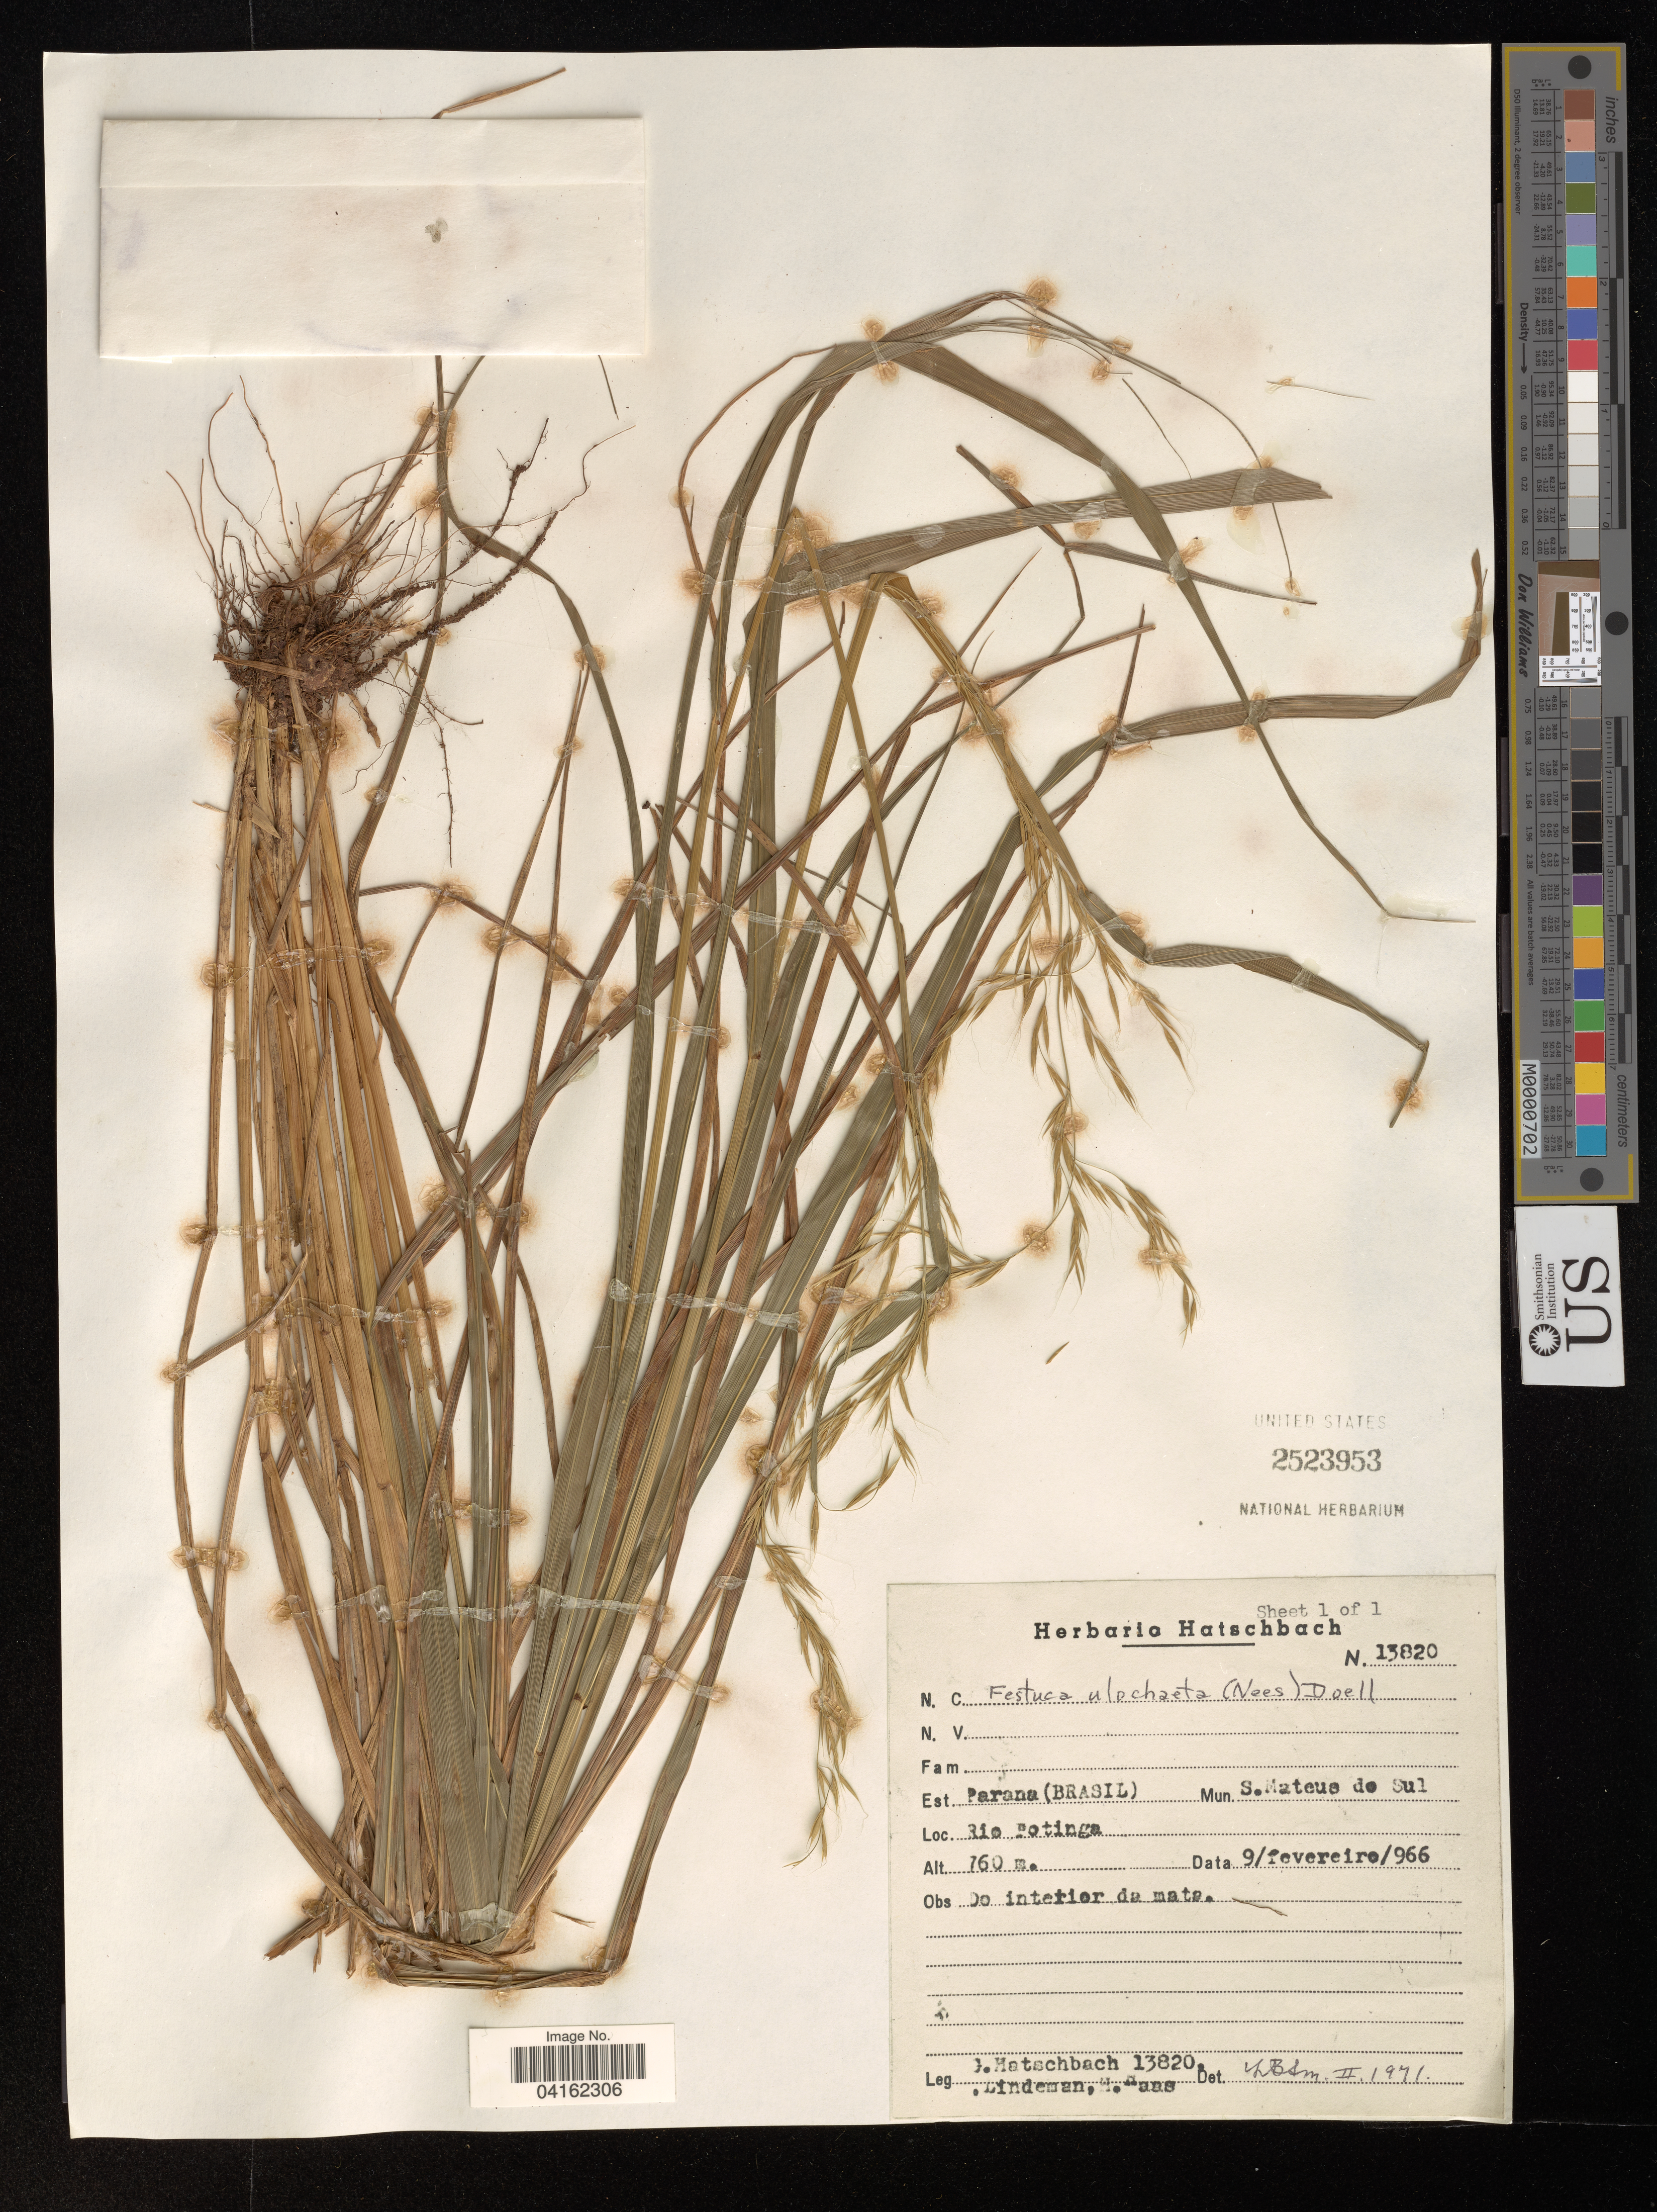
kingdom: Plantae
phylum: Tracheophyta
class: Liliopsida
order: Poales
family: Poaceae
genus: Festuca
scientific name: Festuca ulochaeta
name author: Nees ex Steud.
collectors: G. Hatschbach & -. Lindeman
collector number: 13820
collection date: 1966-02-09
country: Brazil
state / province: Paraná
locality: Mun S. Mateus do Sul. Rio Potinga.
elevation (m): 760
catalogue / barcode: US 2523953